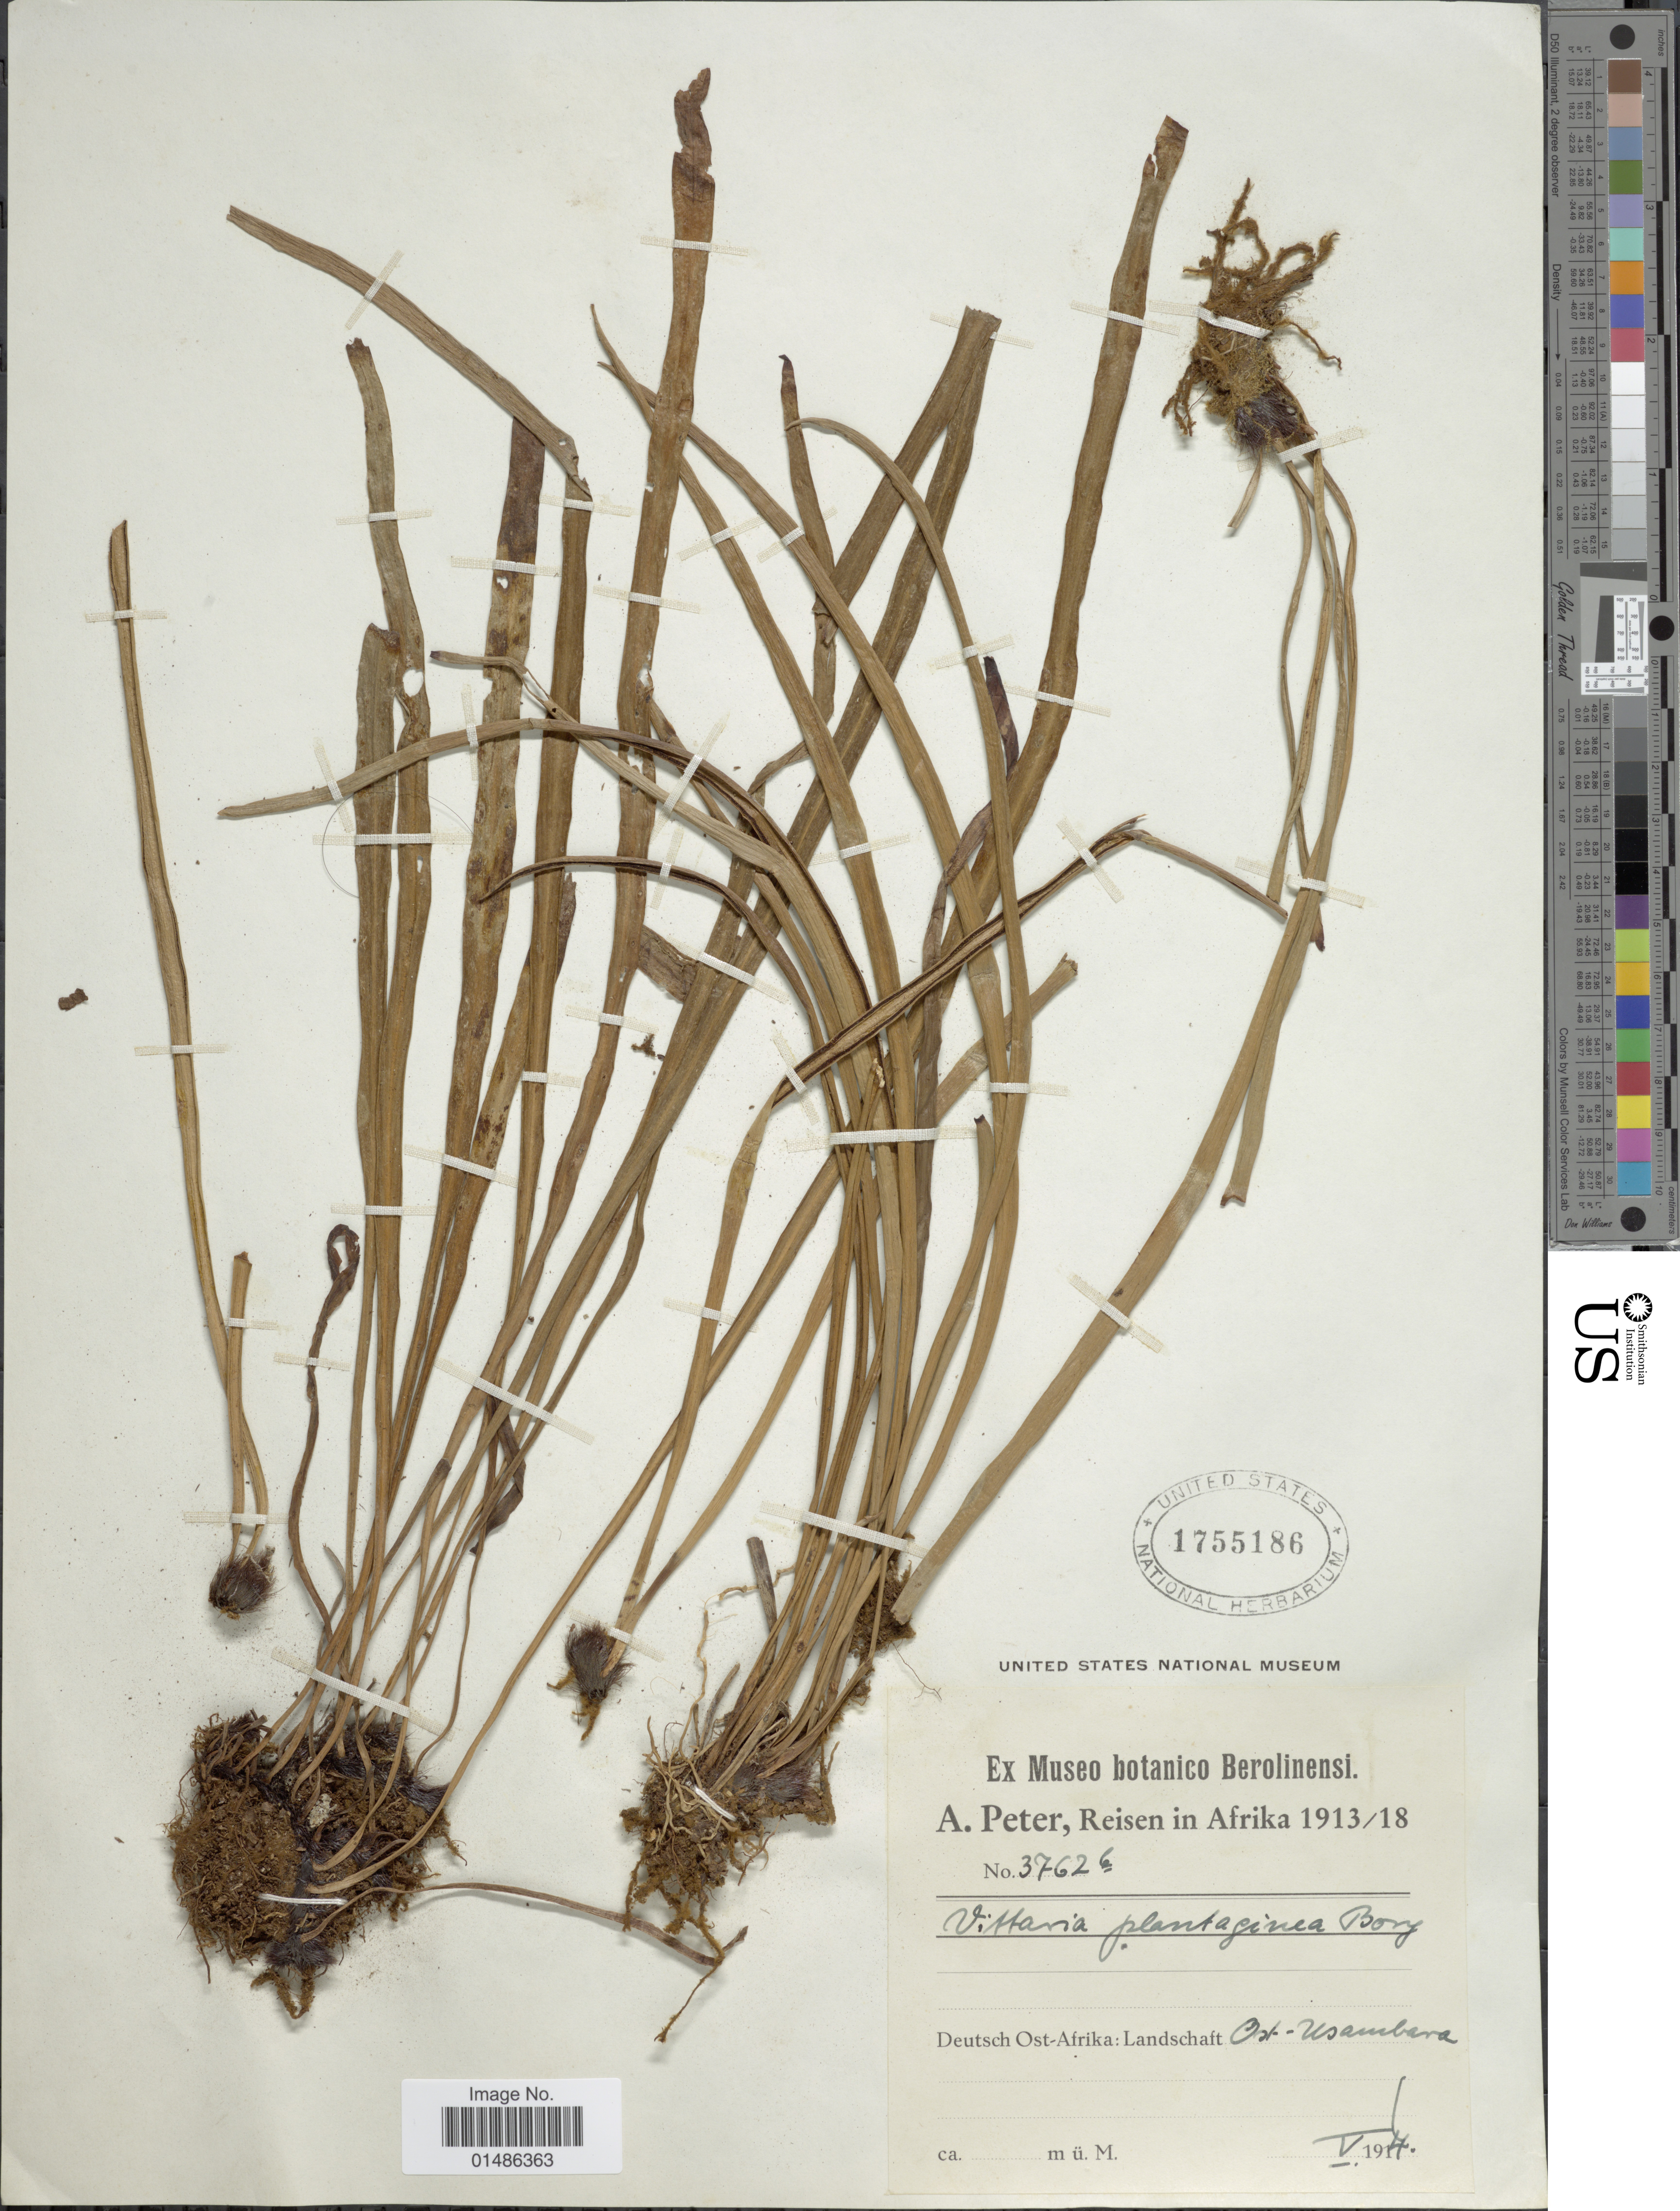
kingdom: Plantae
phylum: Tracheophyta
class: Polypodiopsida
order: Polypodiales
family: Pteridaceae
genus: Haplopteris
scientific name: Haplopteris ensiformis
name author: (Sw.) E.H. Crane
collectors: A. Peter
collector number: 3762b*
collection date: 1914-05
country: Tanzania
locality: Deutsch Ost-Afrika: Landschaft Ost-Usambara.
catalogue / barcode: US 1755186